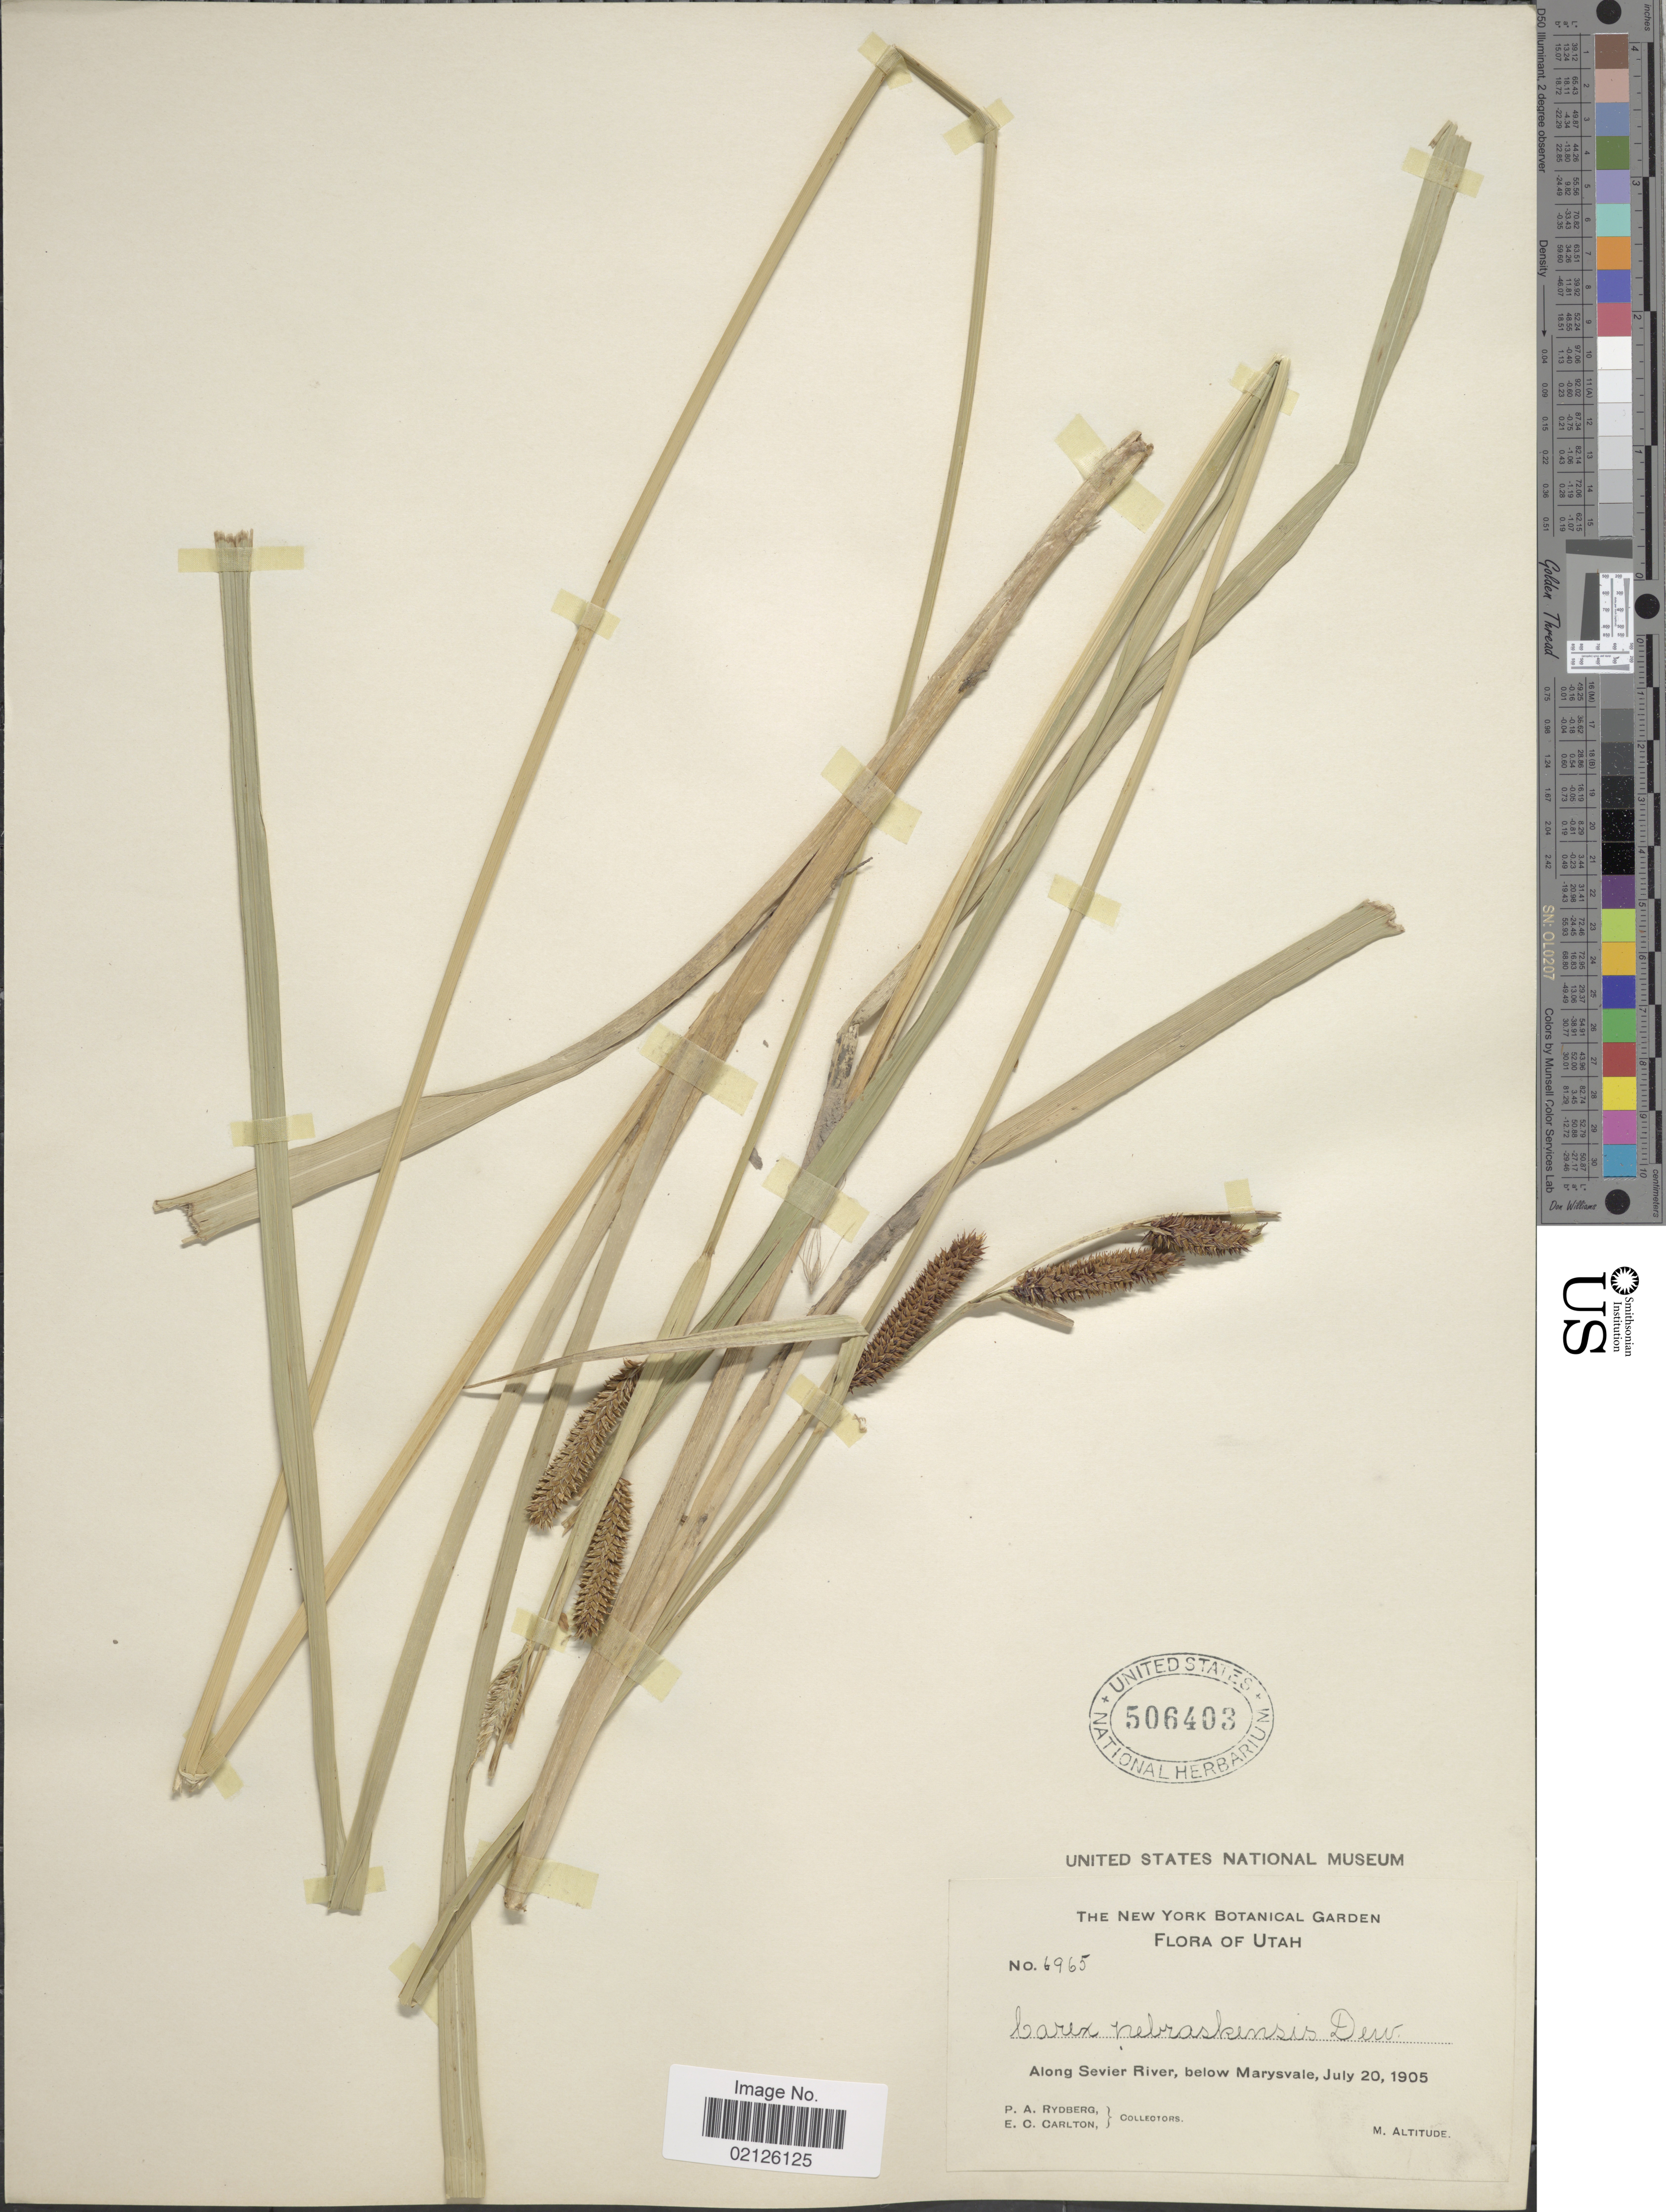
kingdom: Plantae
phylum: Tracheophyta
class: Liliopsida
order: Poales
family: Cyperaceae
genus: Carex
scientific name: Carex nebrascensis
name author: Dewey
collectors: P. A. Rydberg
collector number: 6965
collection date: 1905-07-20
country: United States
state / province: Utah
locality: Along Sevier River, below Marysvale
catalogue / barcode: US 506403